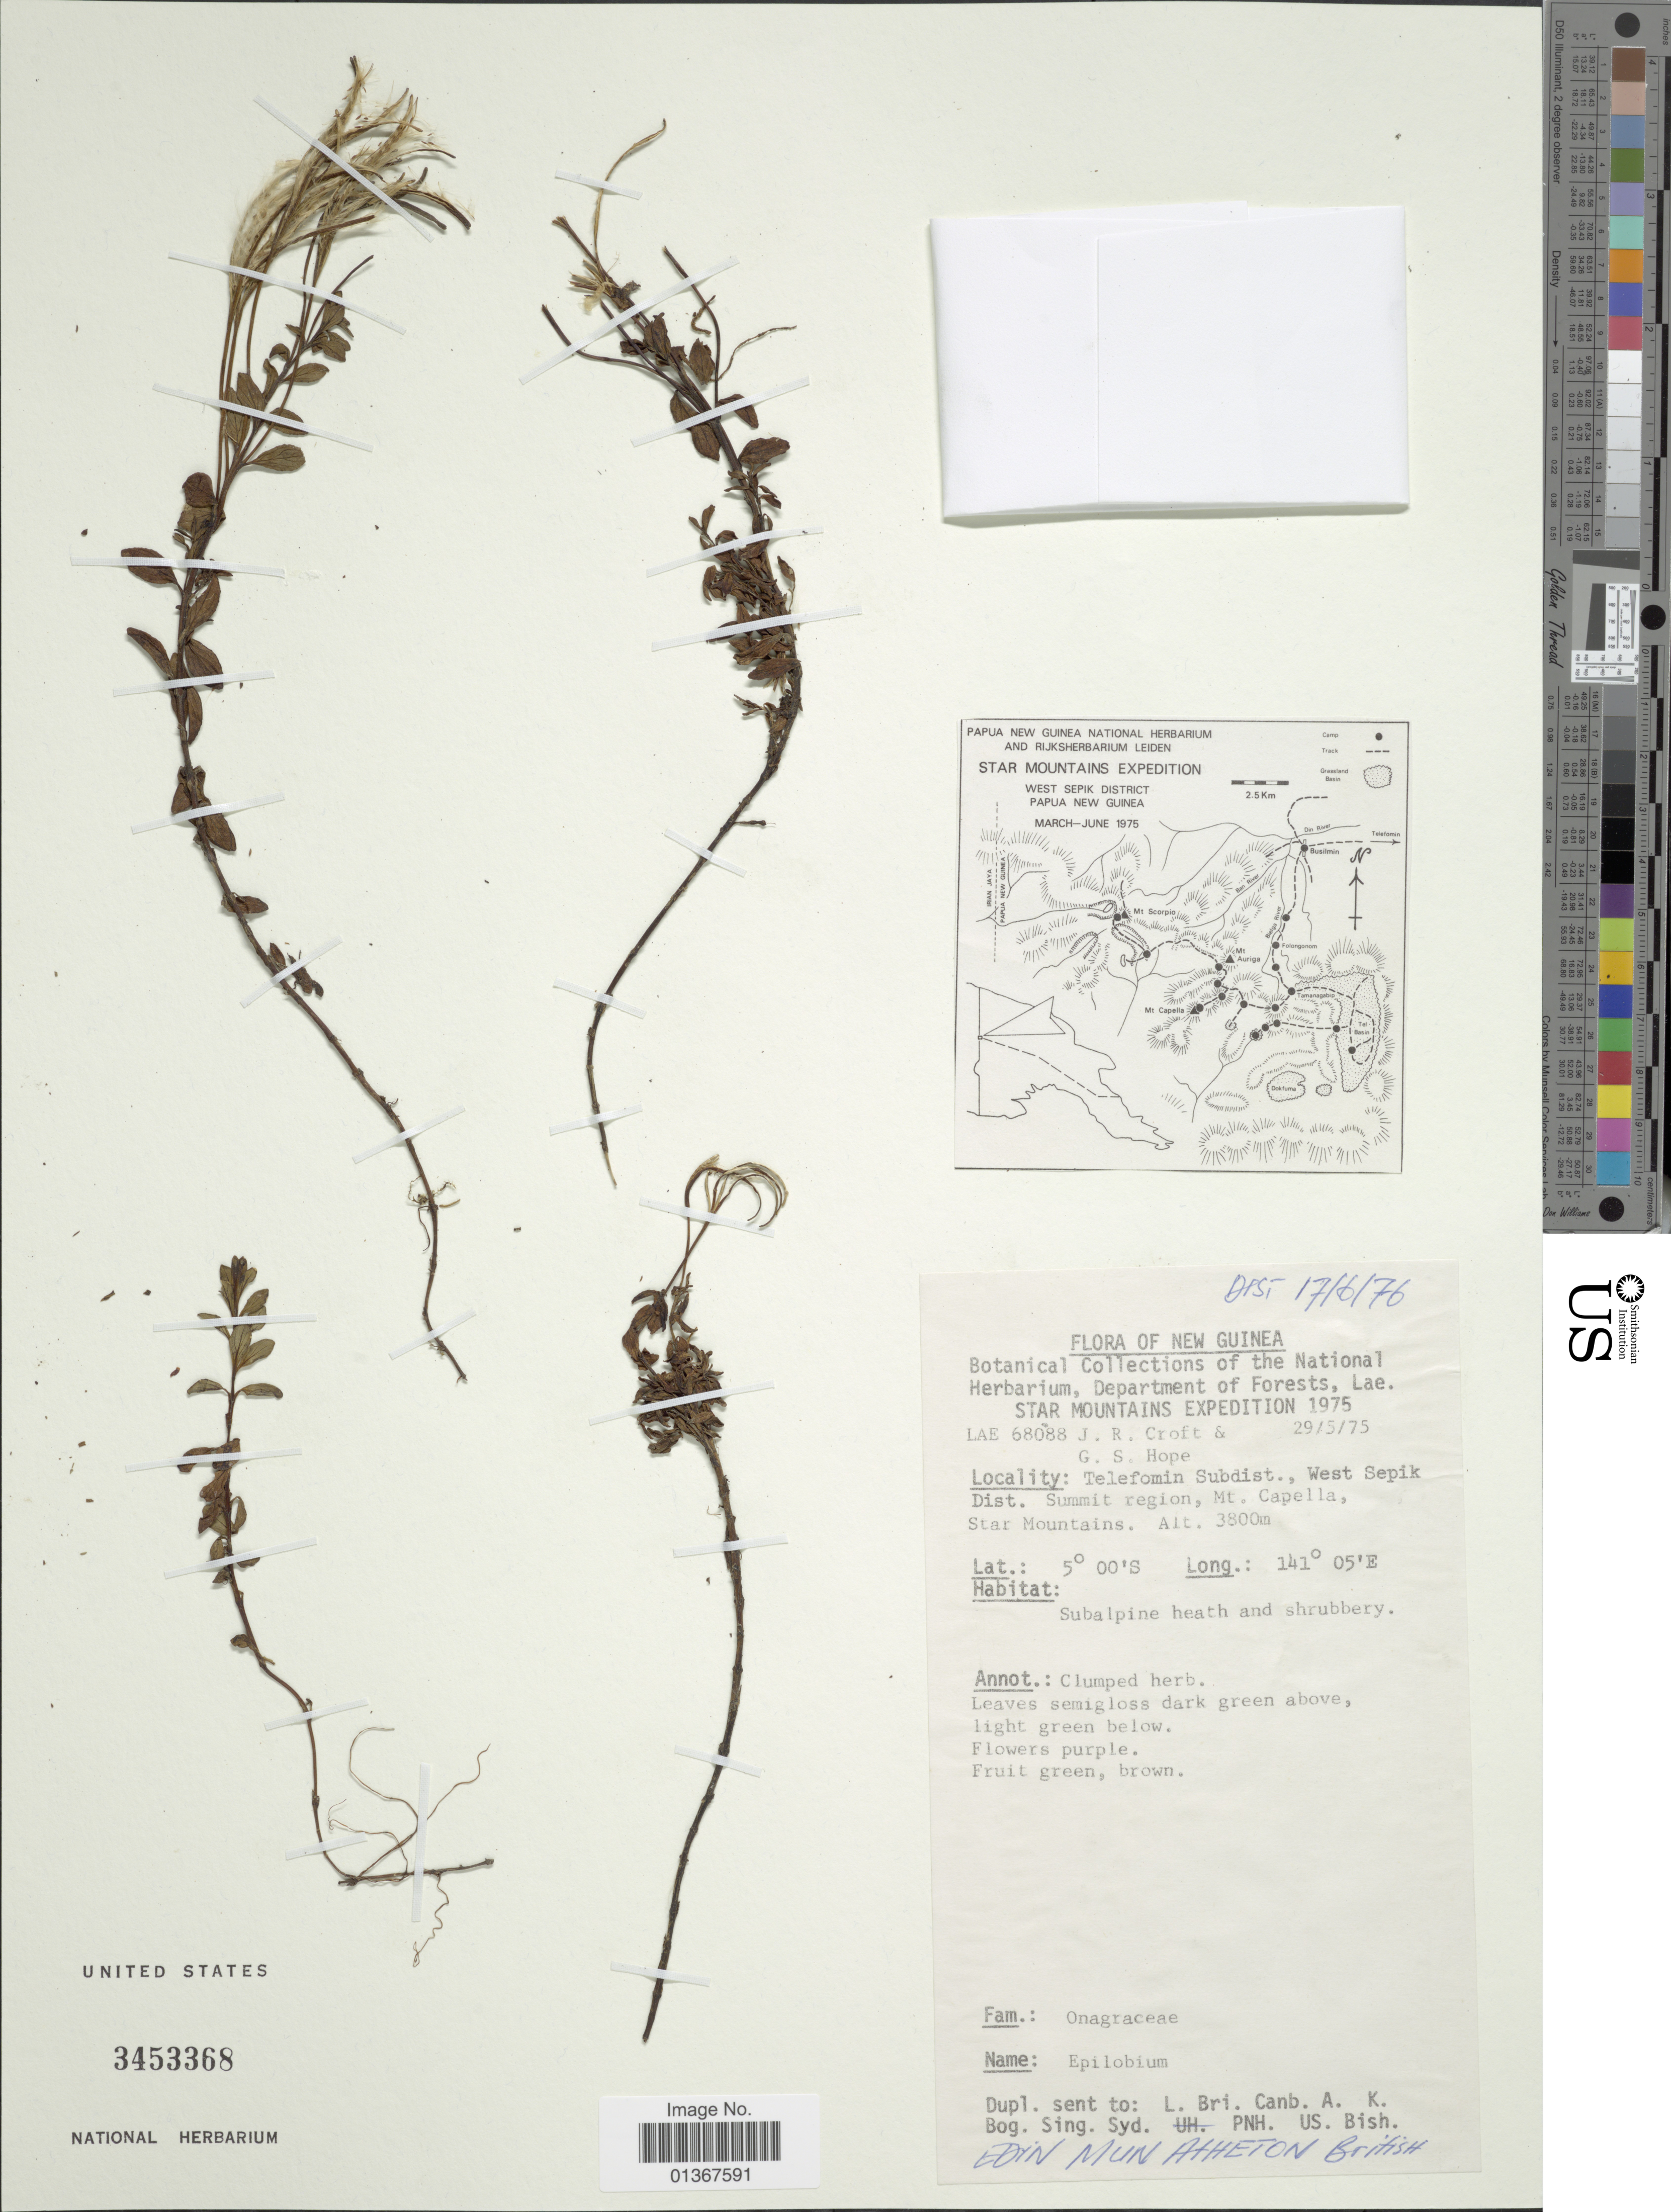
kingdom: Plantae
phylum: Tracheophyta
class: Magnoliopsida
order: Myrtales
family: Onagraceae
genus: Epilobium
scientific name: Epilobium sp.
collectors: J. R. Croft & G. Hope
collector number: LAE 68088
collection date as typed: Transcribed d/m/y: 29/5/75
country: Papua New Guinea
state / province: Sandaun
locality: Telefomin Subdist., West Sepik Dist. Summit region, Mt. Capella, Star Mountains.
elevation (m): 3800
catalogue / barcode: US 3453368